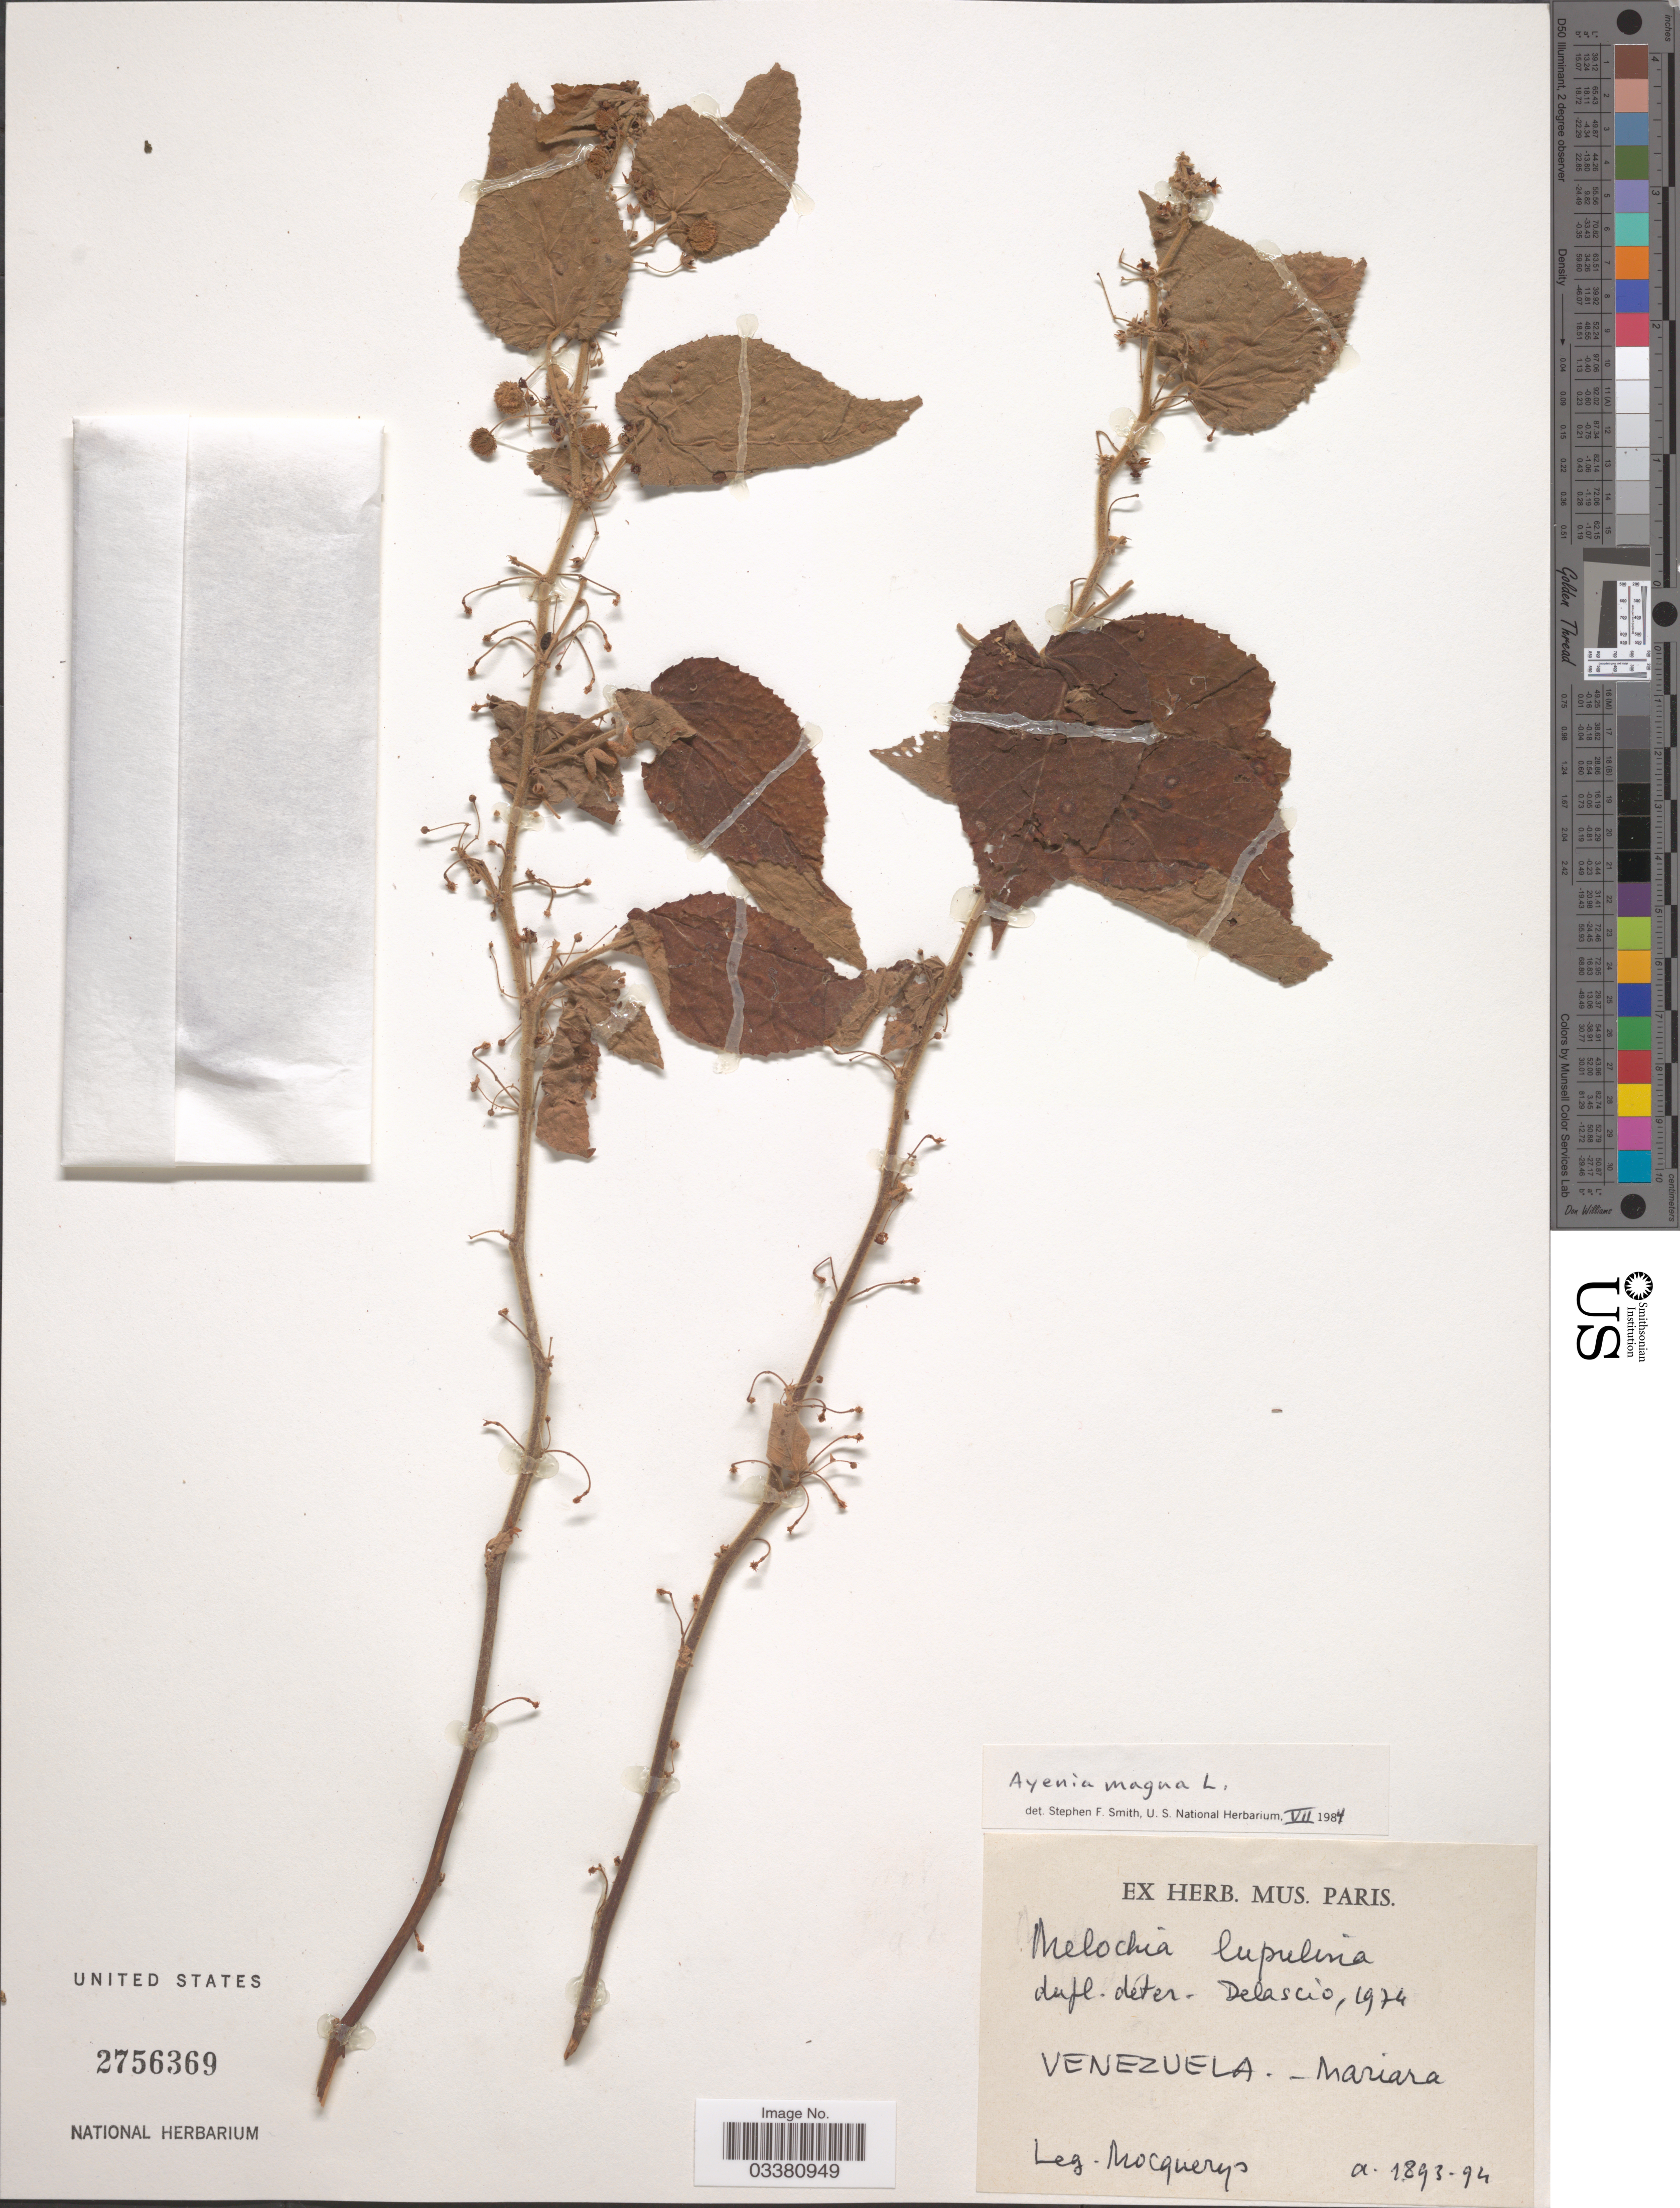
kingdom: Plantae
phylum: Tracheophyta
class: Magnoliopsida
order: Malvales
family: Malvaceae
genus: Ayenia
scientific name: Ayenia magna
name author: L.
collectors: A. Mocquerys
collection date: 1893/1894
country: Venezuela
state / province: Carabobo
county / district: Diego Ibarra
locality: Mariara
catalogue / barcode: US 2756369